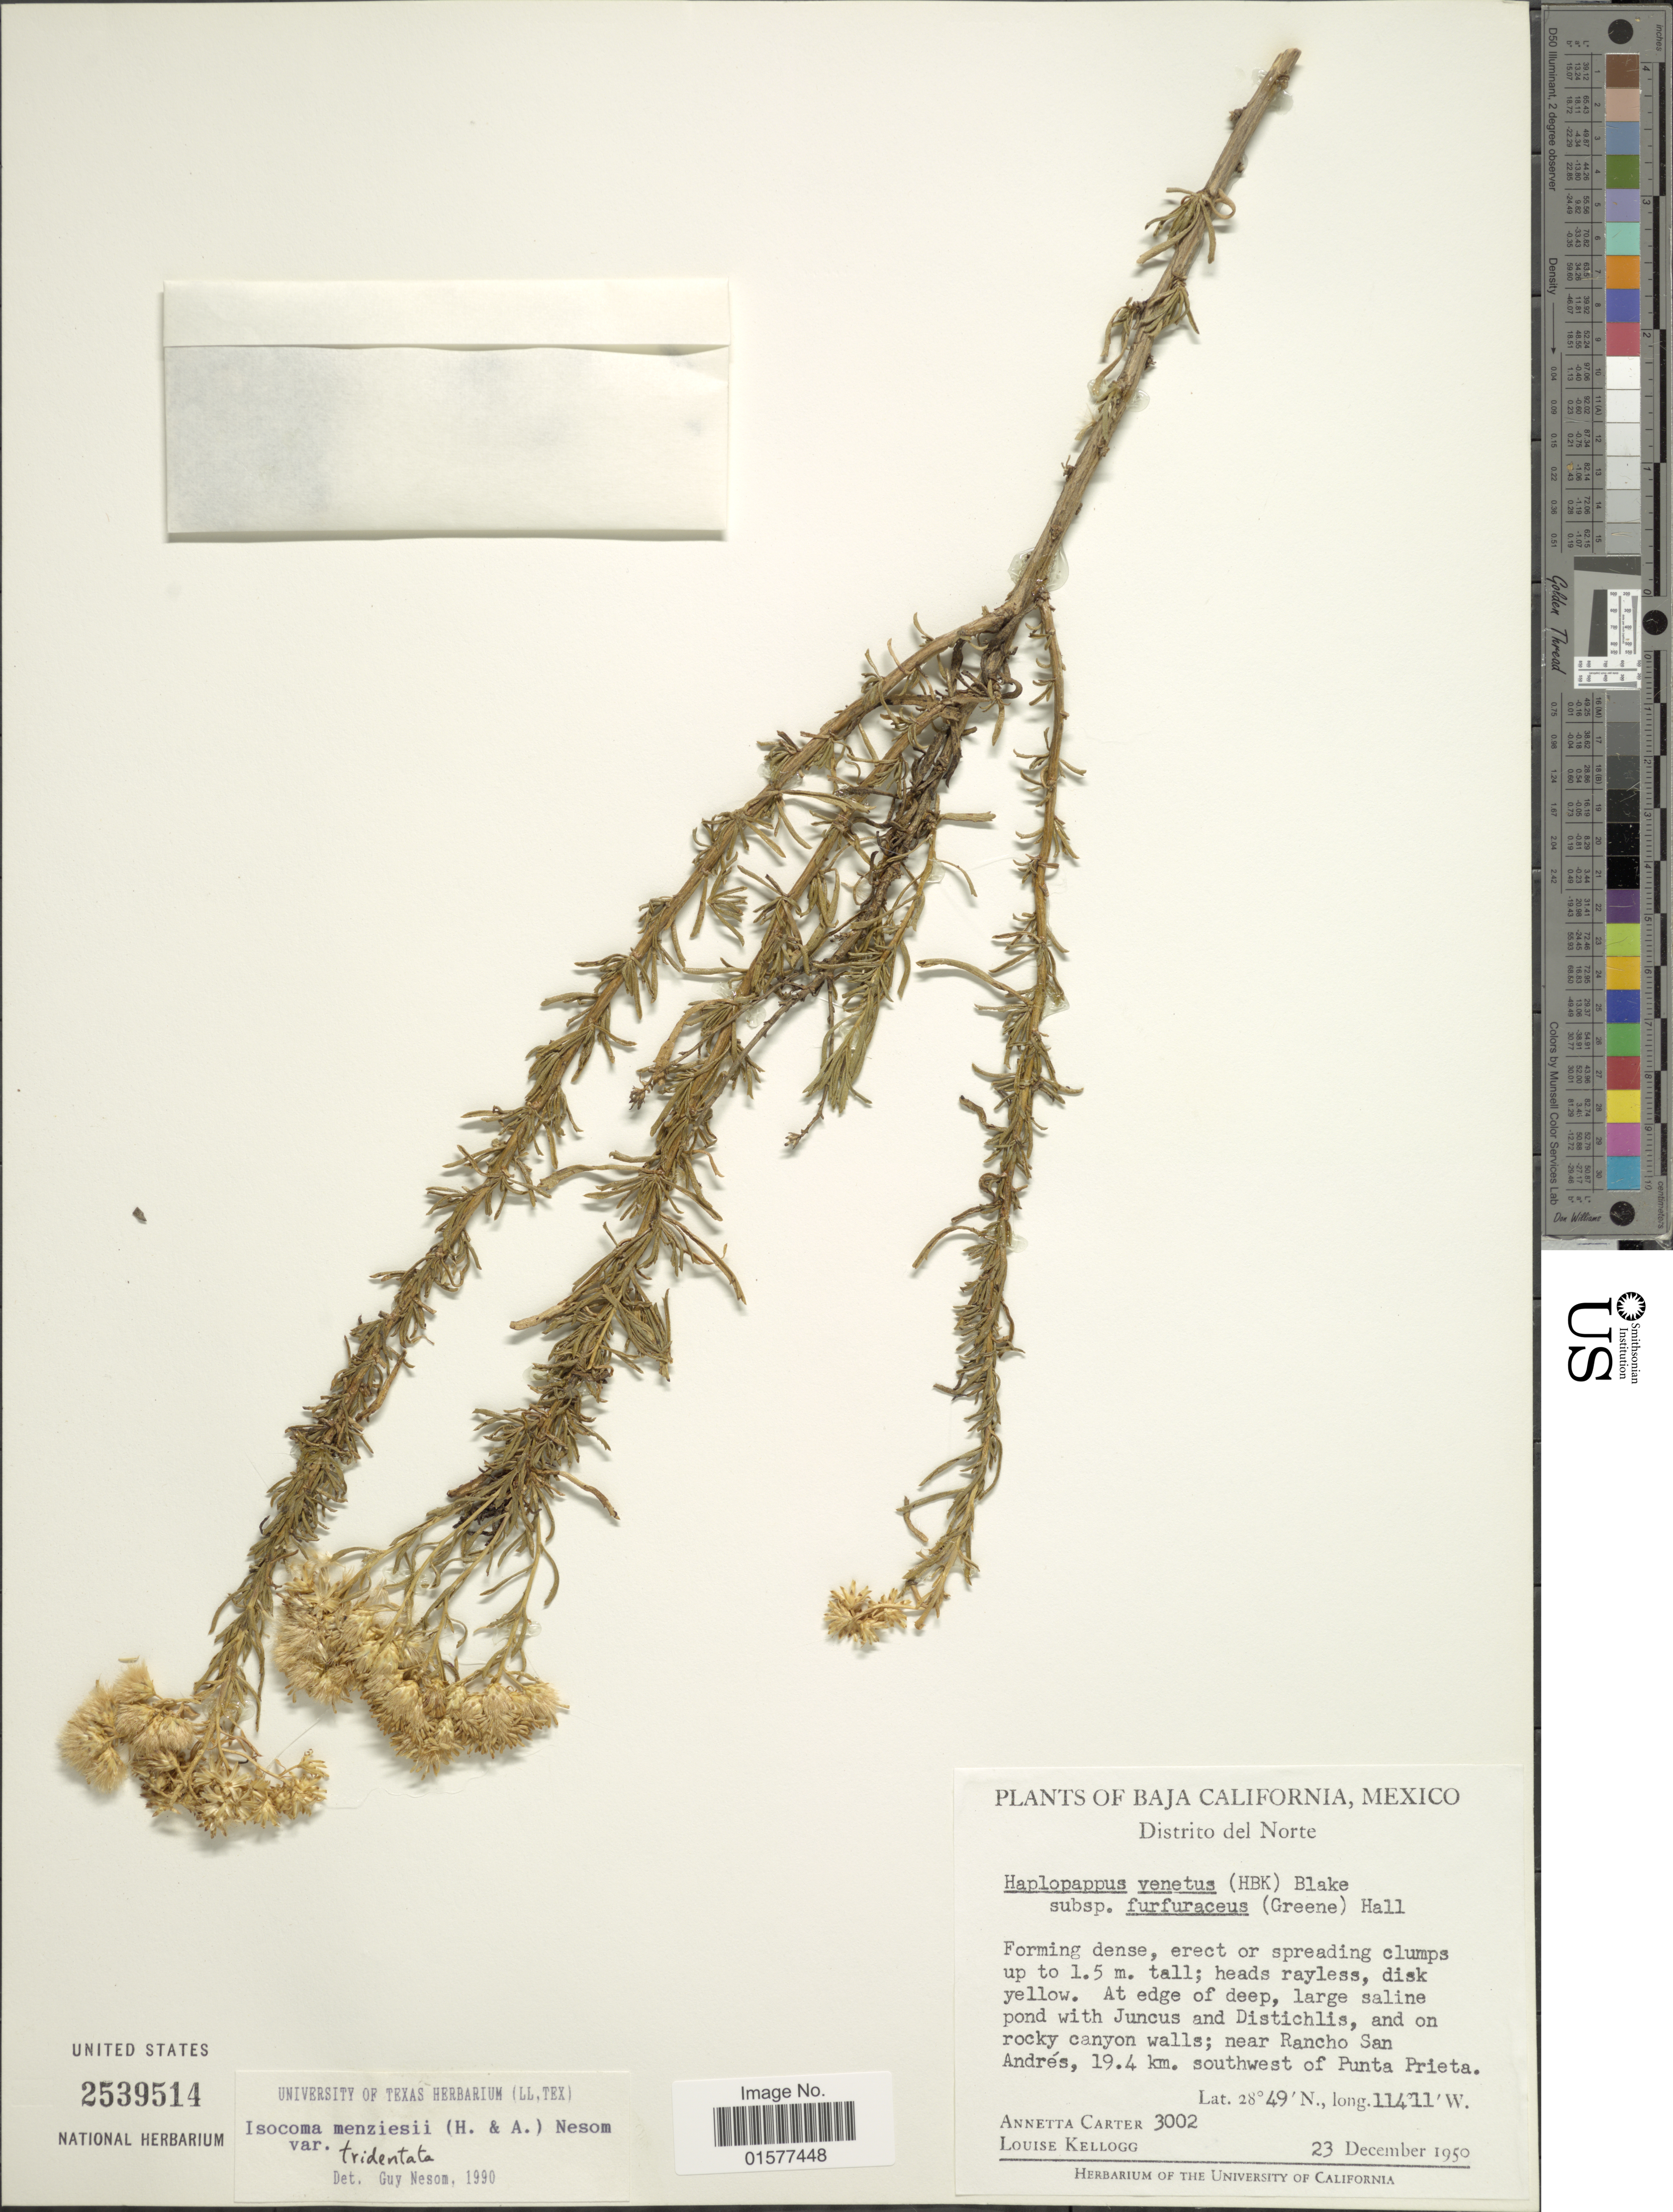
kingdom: Plantae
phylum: Tracheophyta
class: Magnoliopsida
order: Asterales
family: Asteraceae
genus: Isocoma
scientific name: Isocoma menziesii var. tridentata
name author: (Greene) G.L. Nesom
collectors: A. Carter & L. Kellogg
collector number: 3002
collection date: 1950-12-23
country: Mexico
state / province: Baja California Norte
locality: Distrito del Norte, At edge of deep, large saline pond with Juncus and Distichlis, and on rocky canyon walls; near Rancho San Andres, 19.4 km. southwest of Punta Prieta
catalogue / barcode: US 2539514